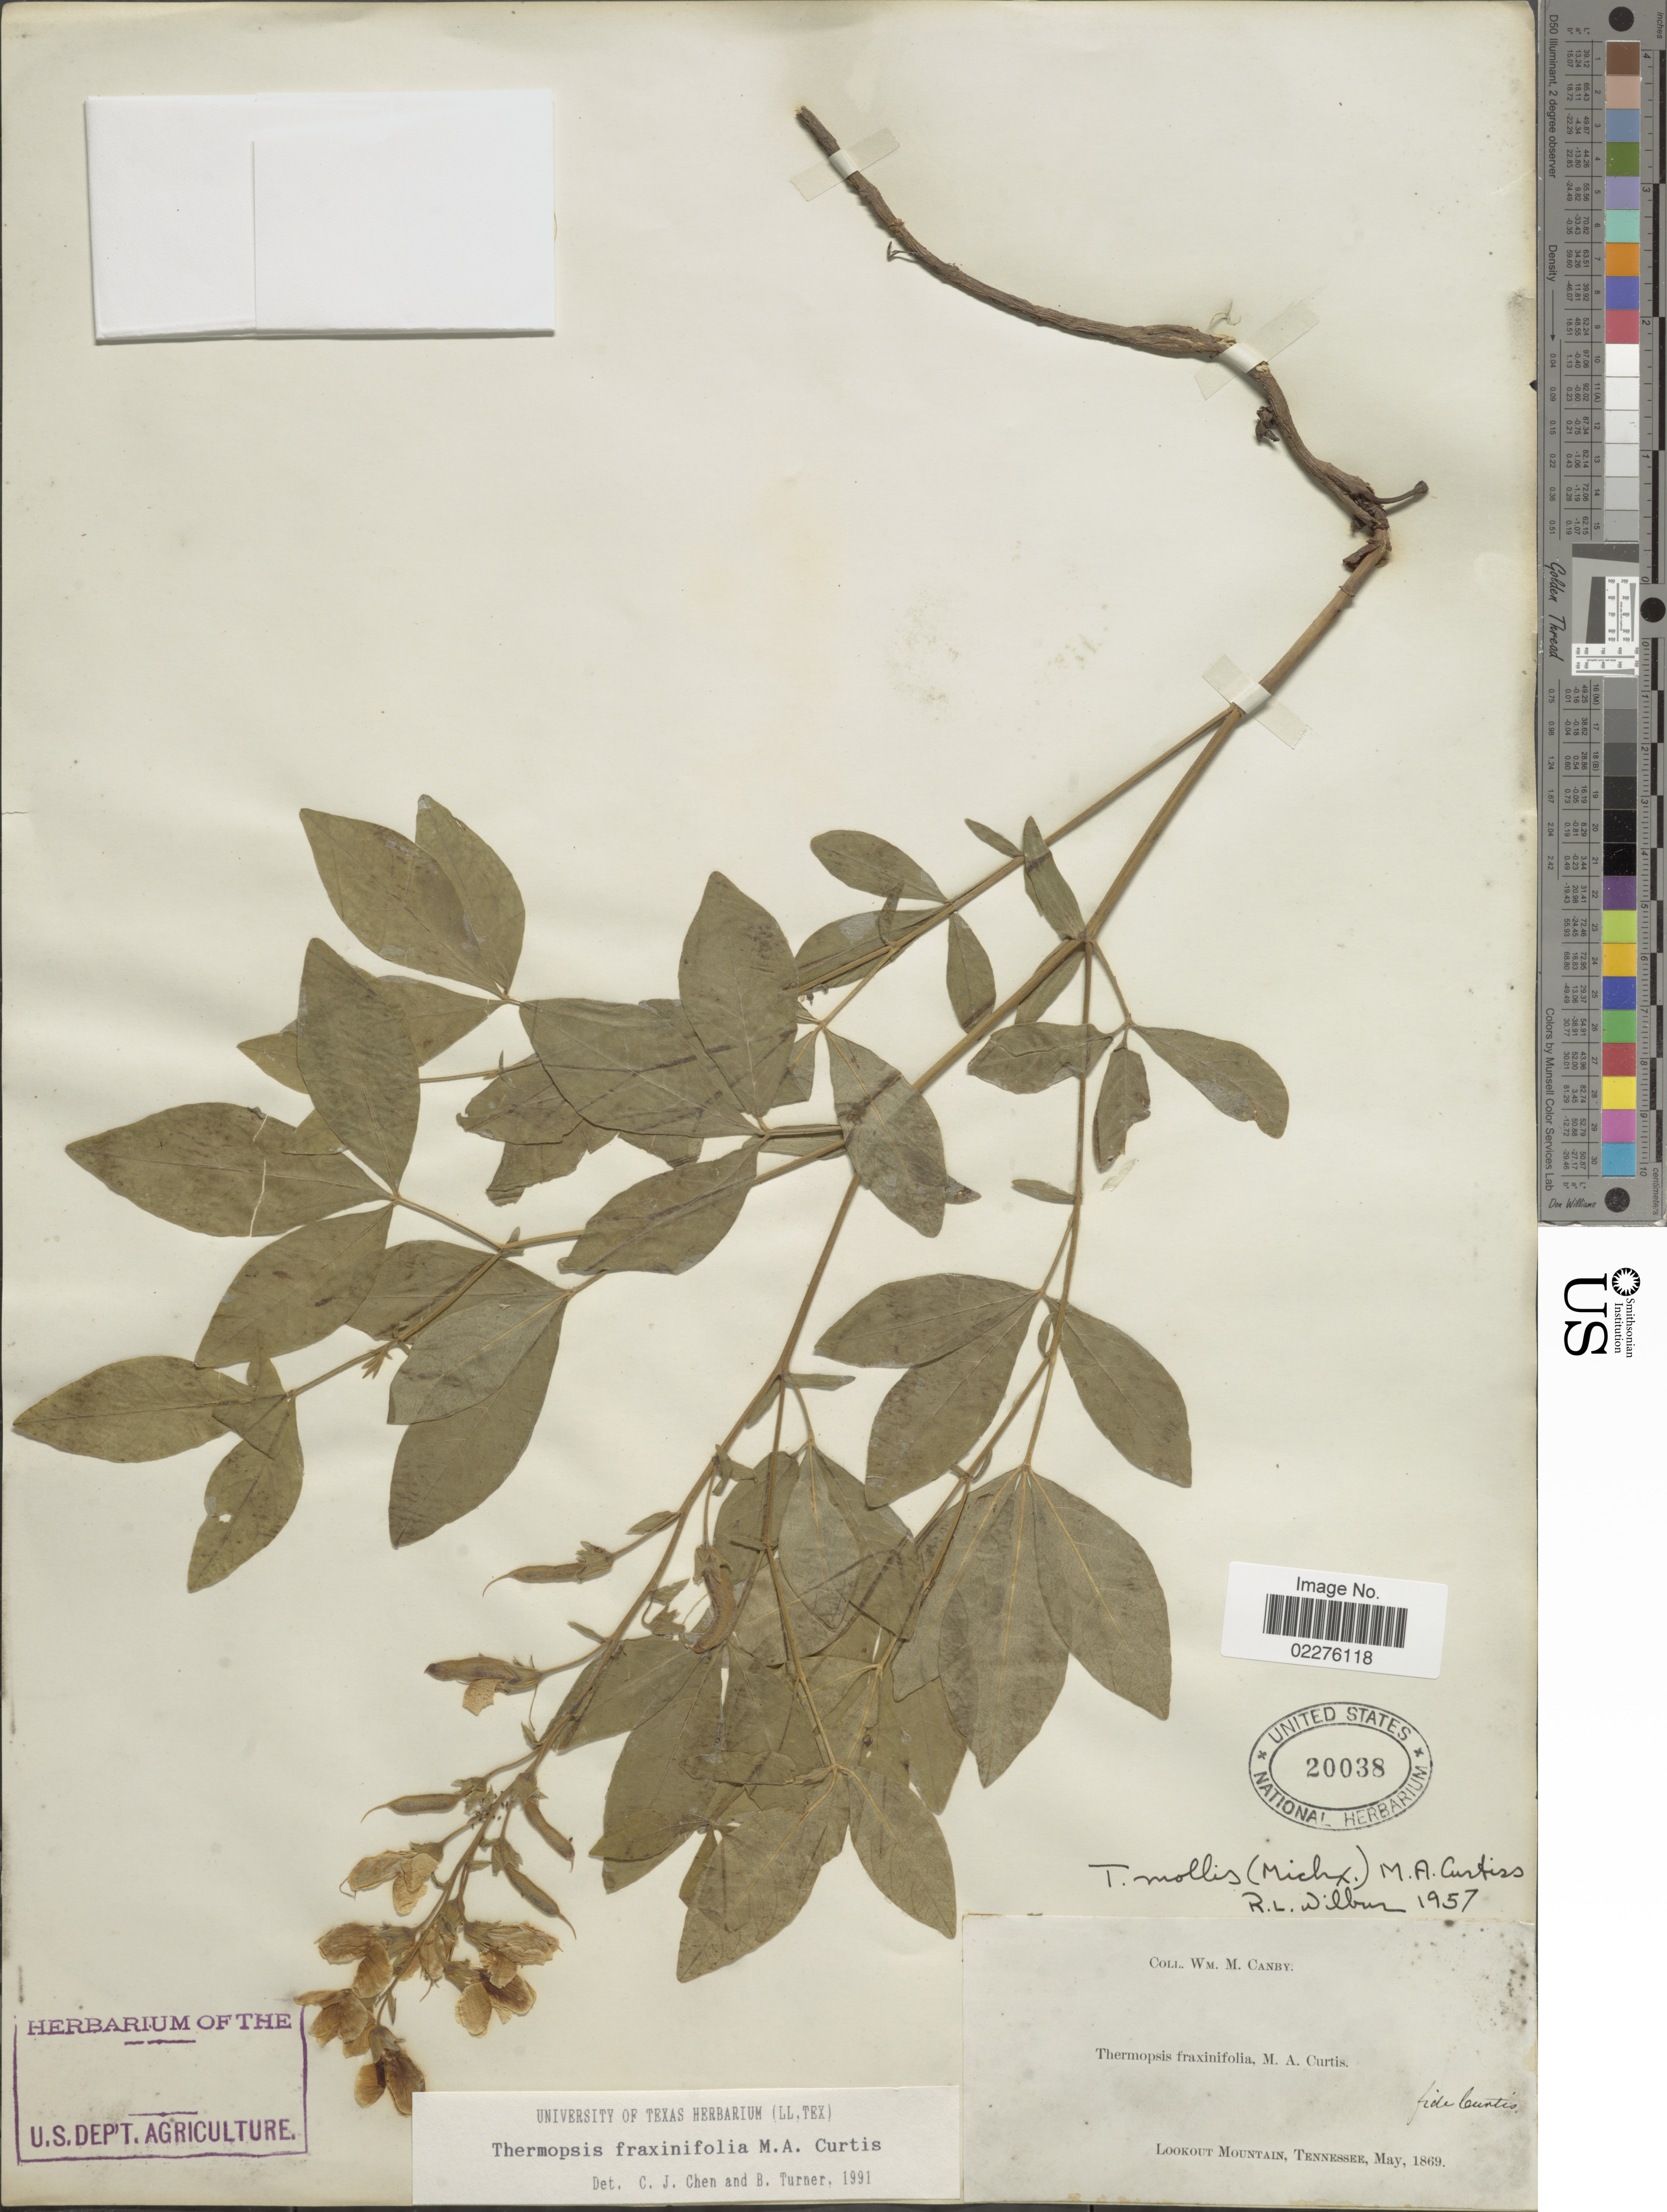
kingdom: Plantae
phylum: Tracheophyta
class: Magnoliopsida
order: Fabales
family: Fabaceae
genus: Thermopsis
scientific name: Thermopsis fraxinifolia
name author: M.A. Curtis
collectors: W. M. Canby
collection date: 1869-05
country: United States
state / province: Tennessee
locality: Lookout Mountain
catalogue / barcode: US 20038